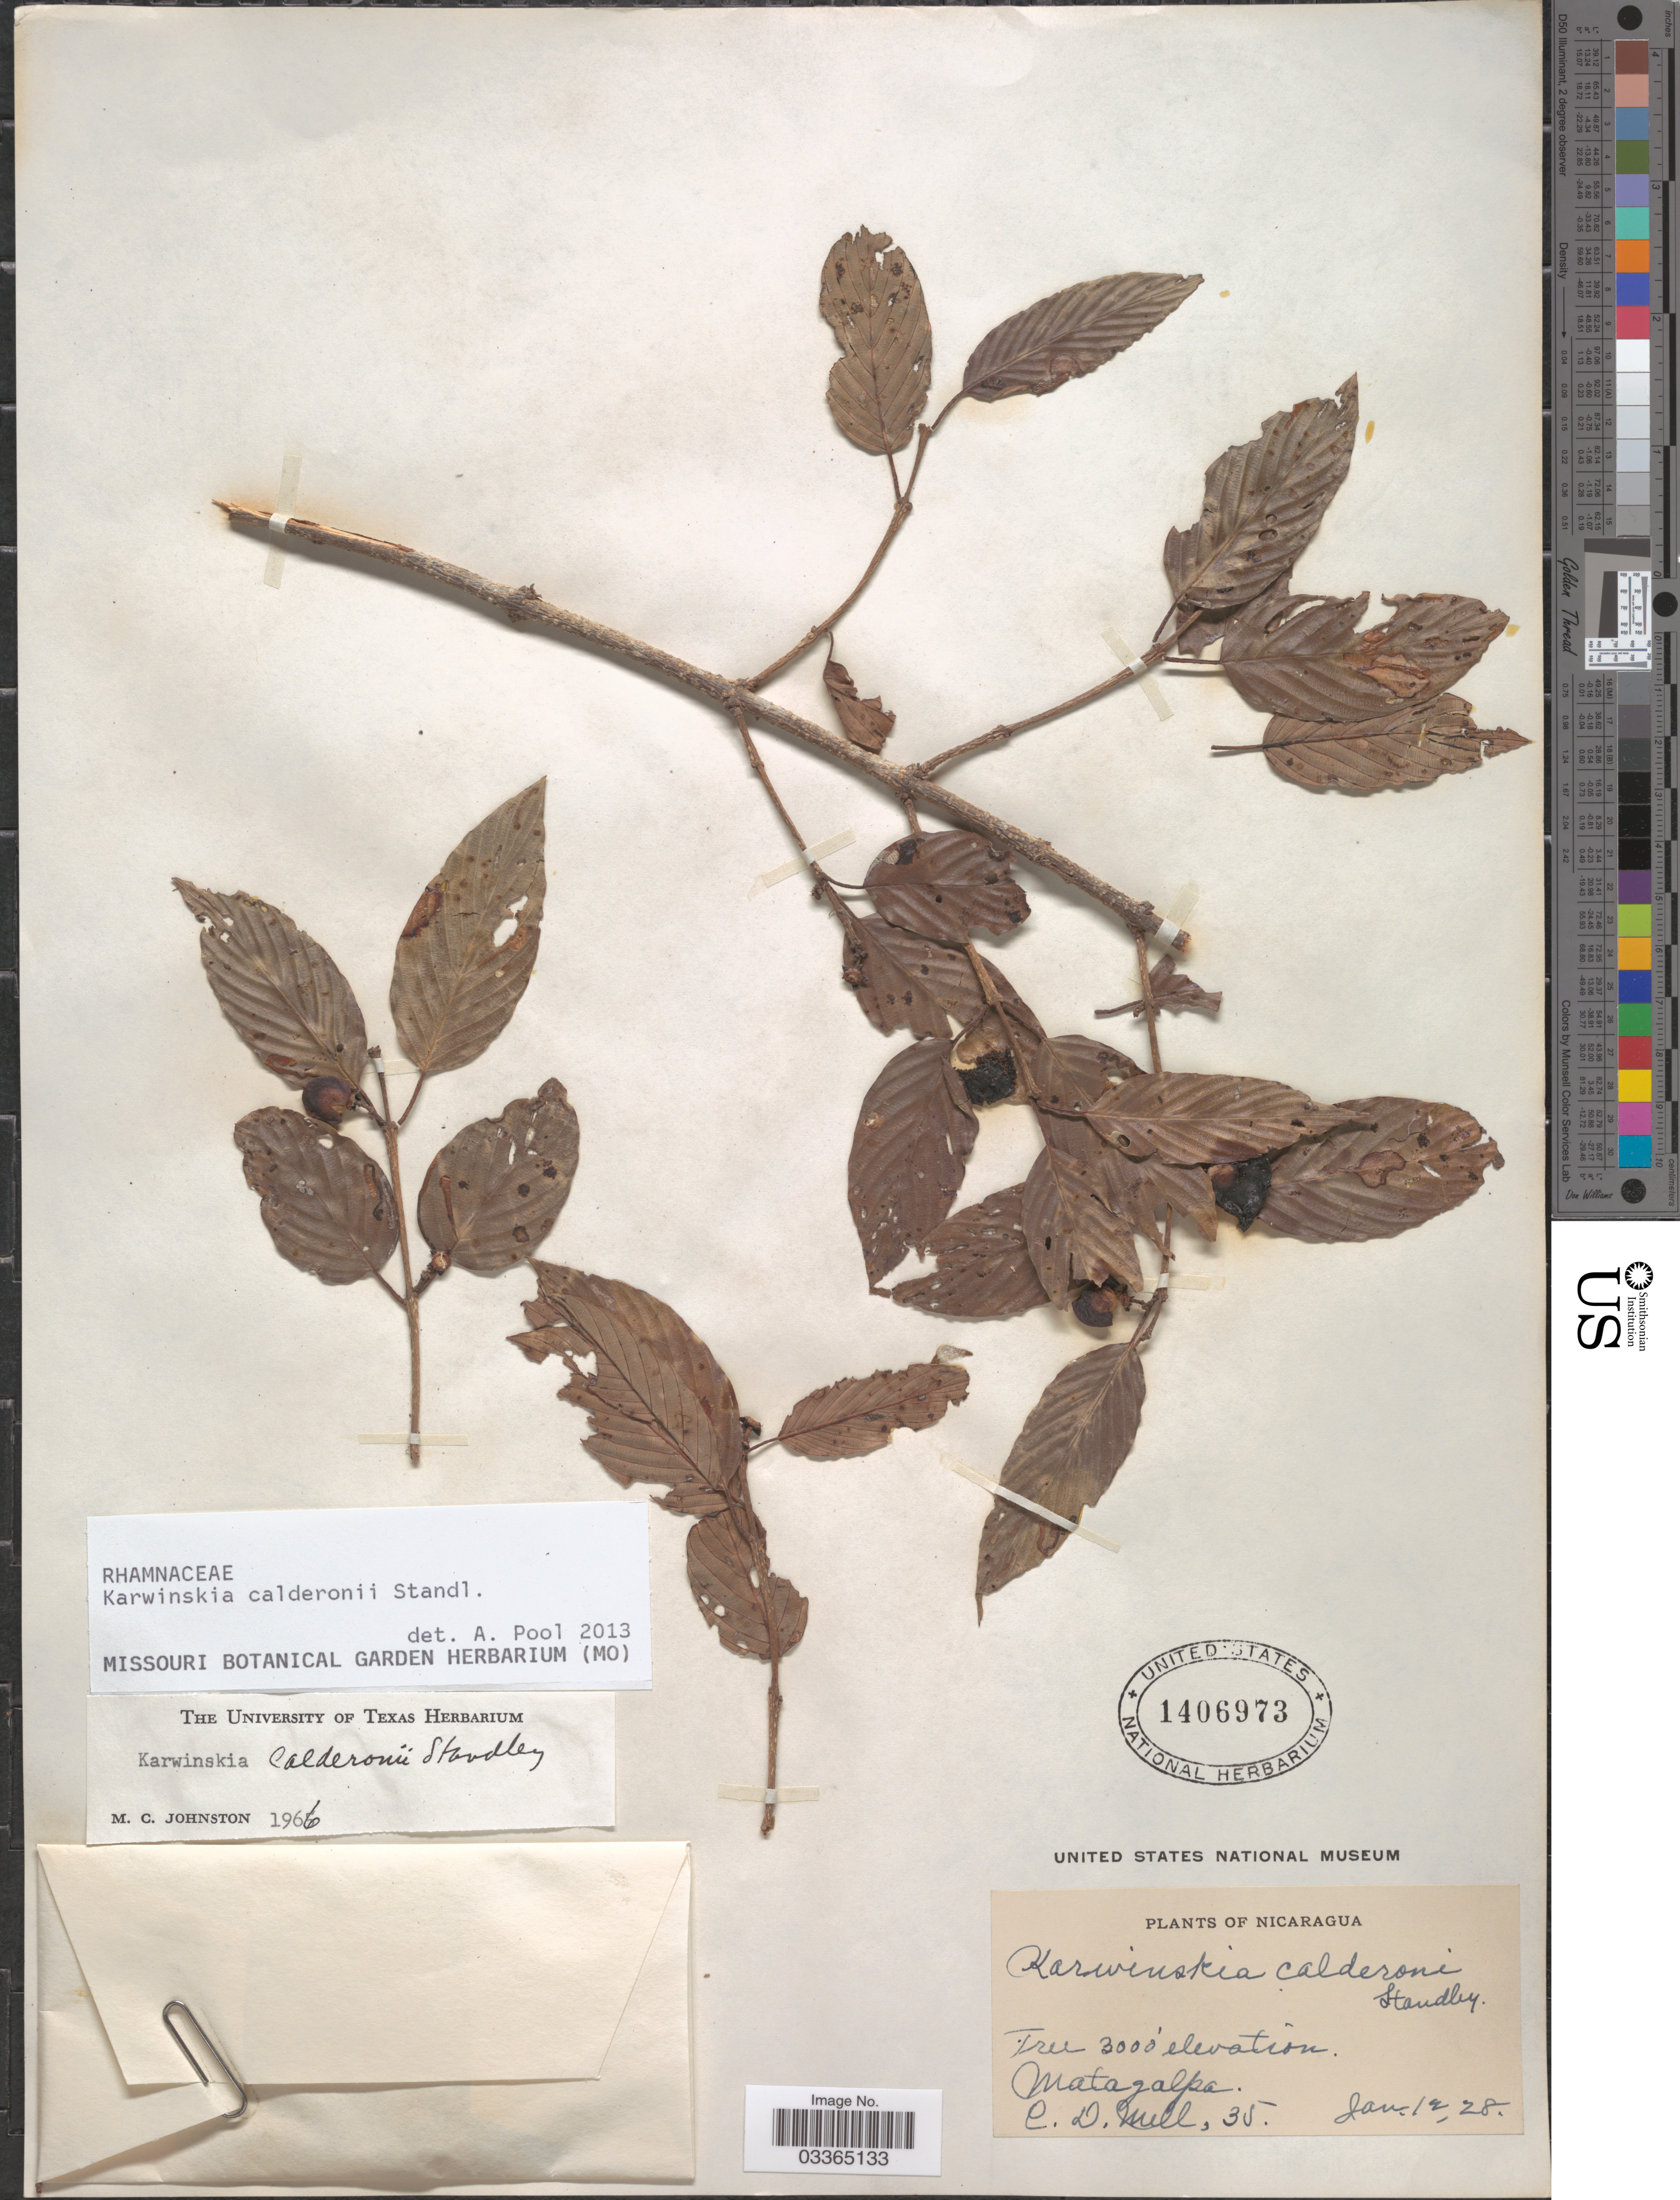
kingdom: Plantae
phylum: Tracheophyta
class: Magnoliopsida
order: Rosales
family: Rhamnaceae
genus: Karwinskia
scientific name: Karwinskia calderonii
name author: Standl.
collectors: C. D. Mell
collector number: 35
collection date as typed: Transcribed d/m/y: 12/1/28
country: Nicaragua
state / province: Matagalpa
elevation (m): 914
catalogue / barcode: US 1406973